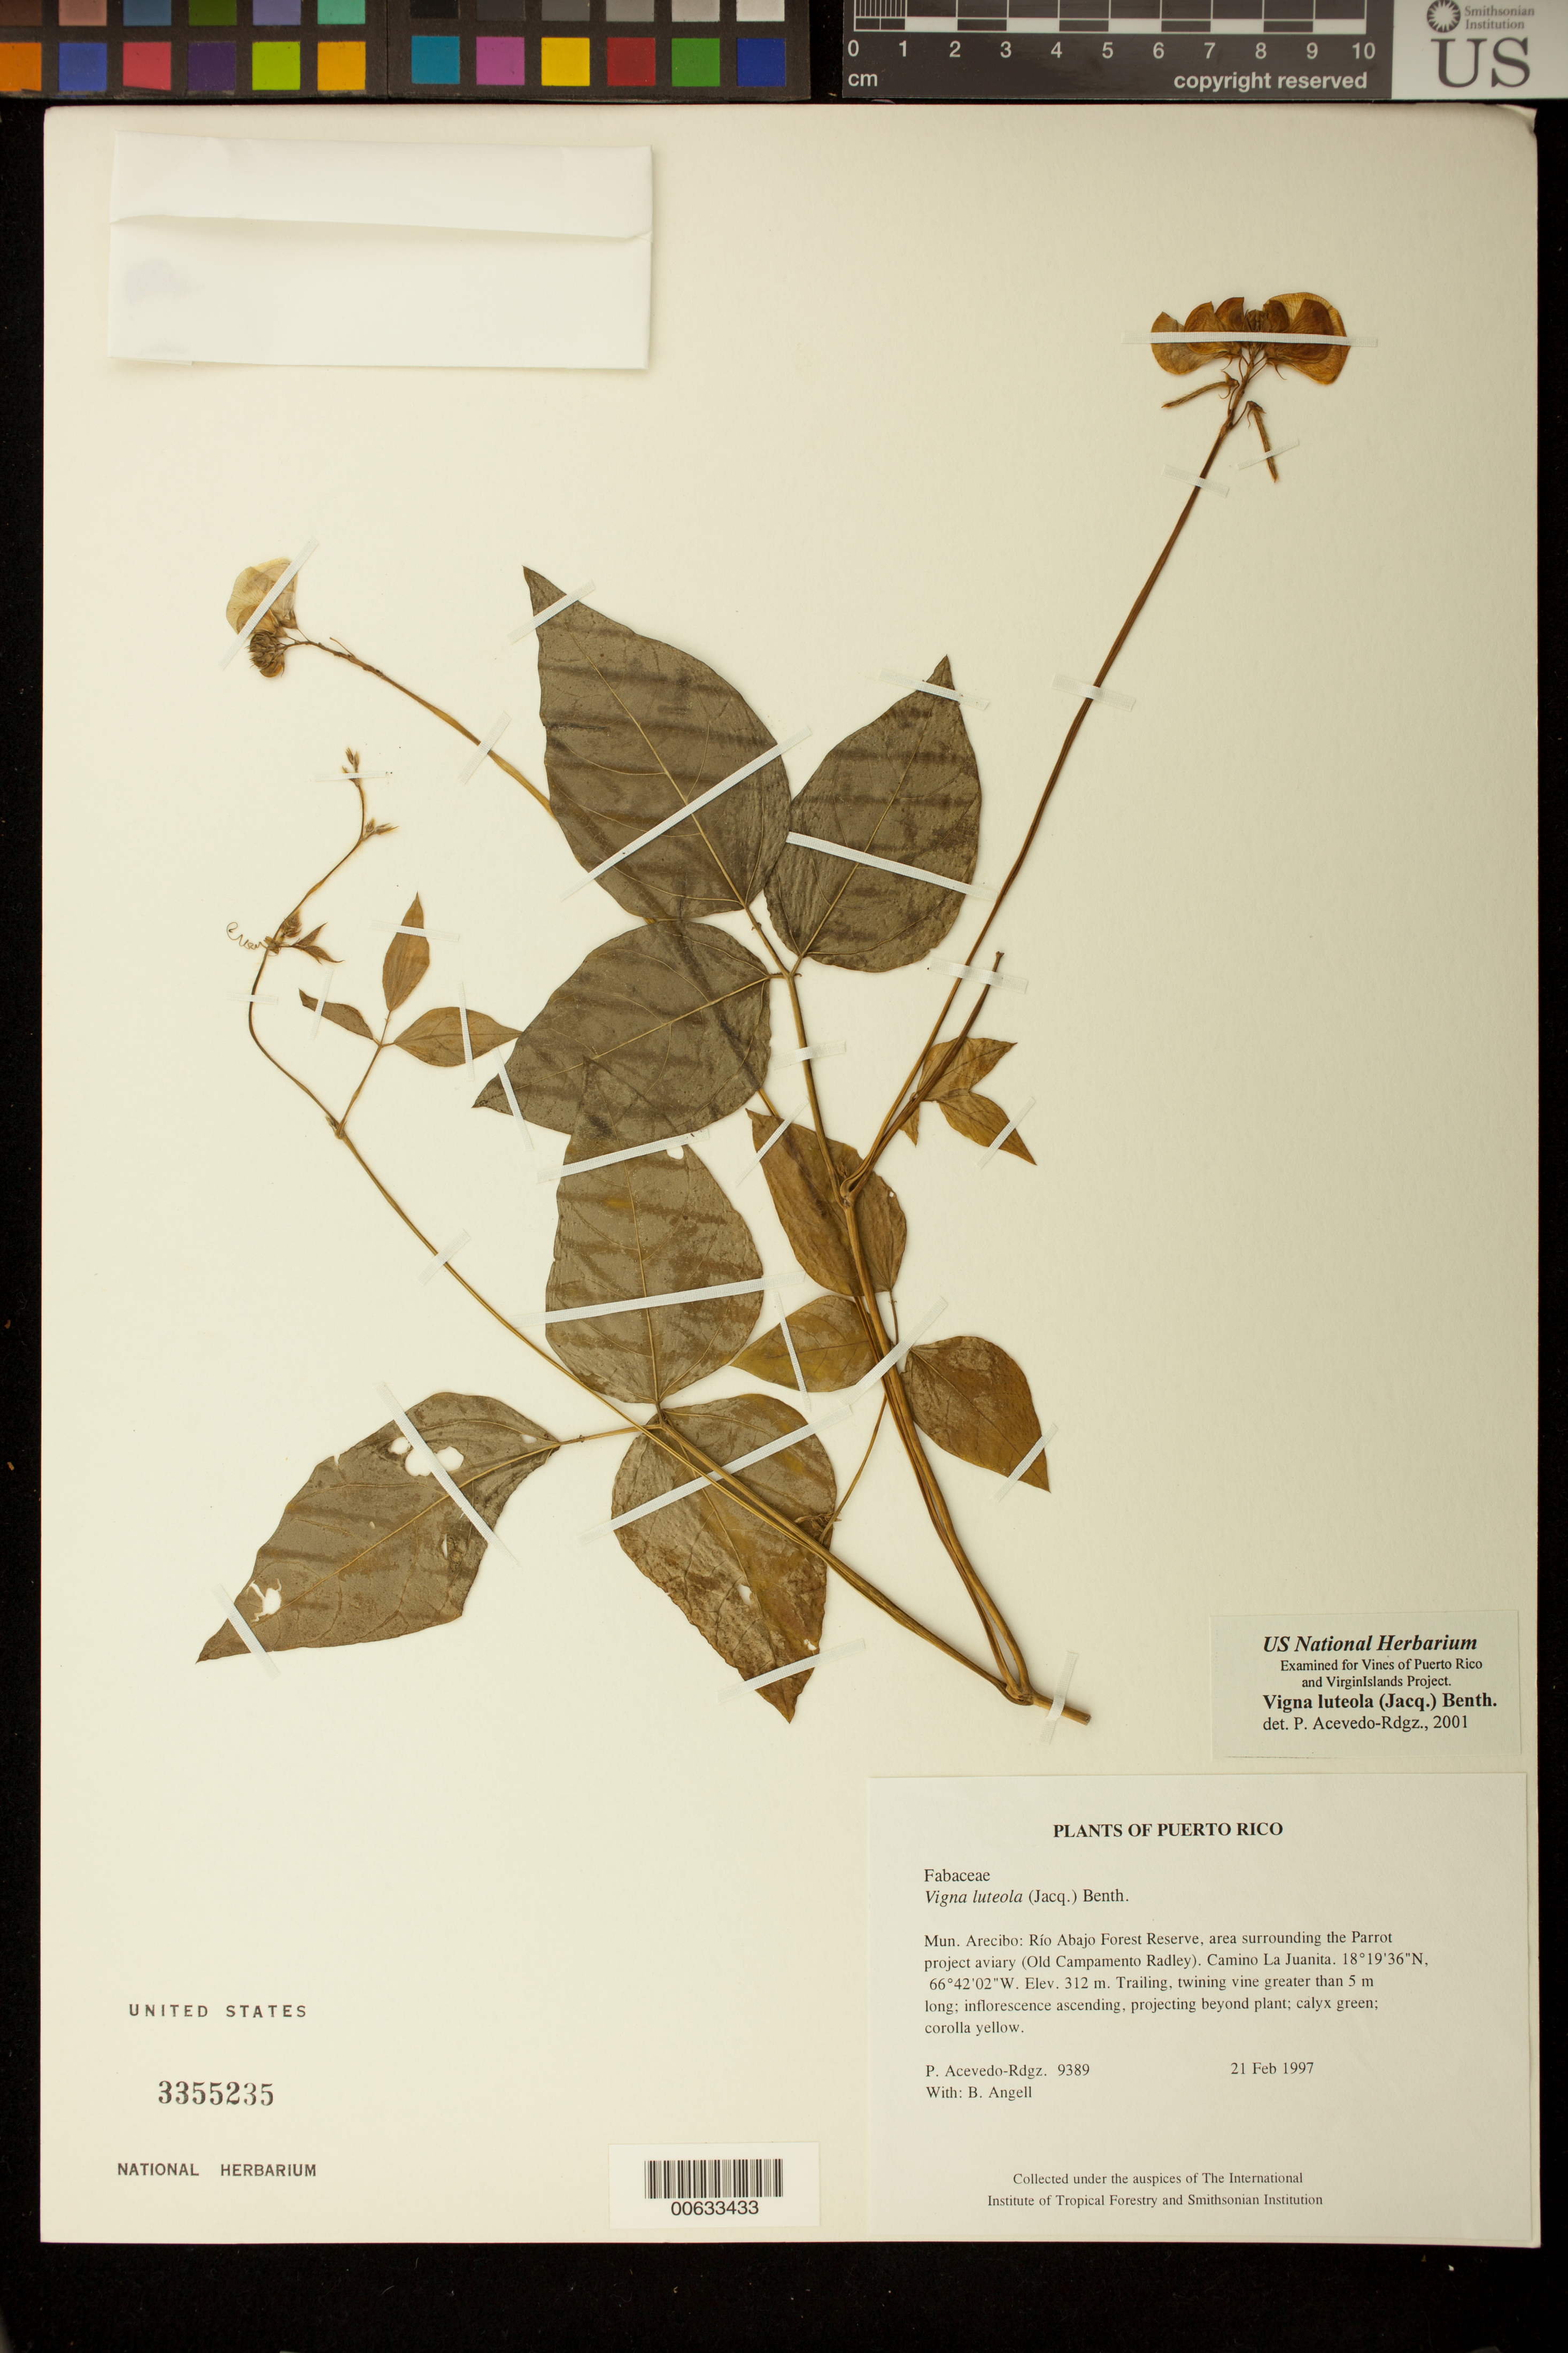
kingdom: Plantae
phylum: Tracheophyta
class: Magnoliopsida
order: Fabales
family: Fabaceae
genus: Vigna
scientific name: Vigna luteola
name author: (Jacq.) Benth.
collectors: P. Acevedo-Rodr. & Bobbi Angell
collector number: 9389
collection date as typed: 21 Feb 1997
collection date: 1997-02-21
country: Puerto Rico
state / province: Arecibo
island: Puerto Rico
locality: Arecibo; Río Abajo Forest Reserve, area surrounding the Parrot project aviary (Old Campamento Radley). Camino La Juanita.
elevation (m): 213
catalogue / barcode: US 3355235